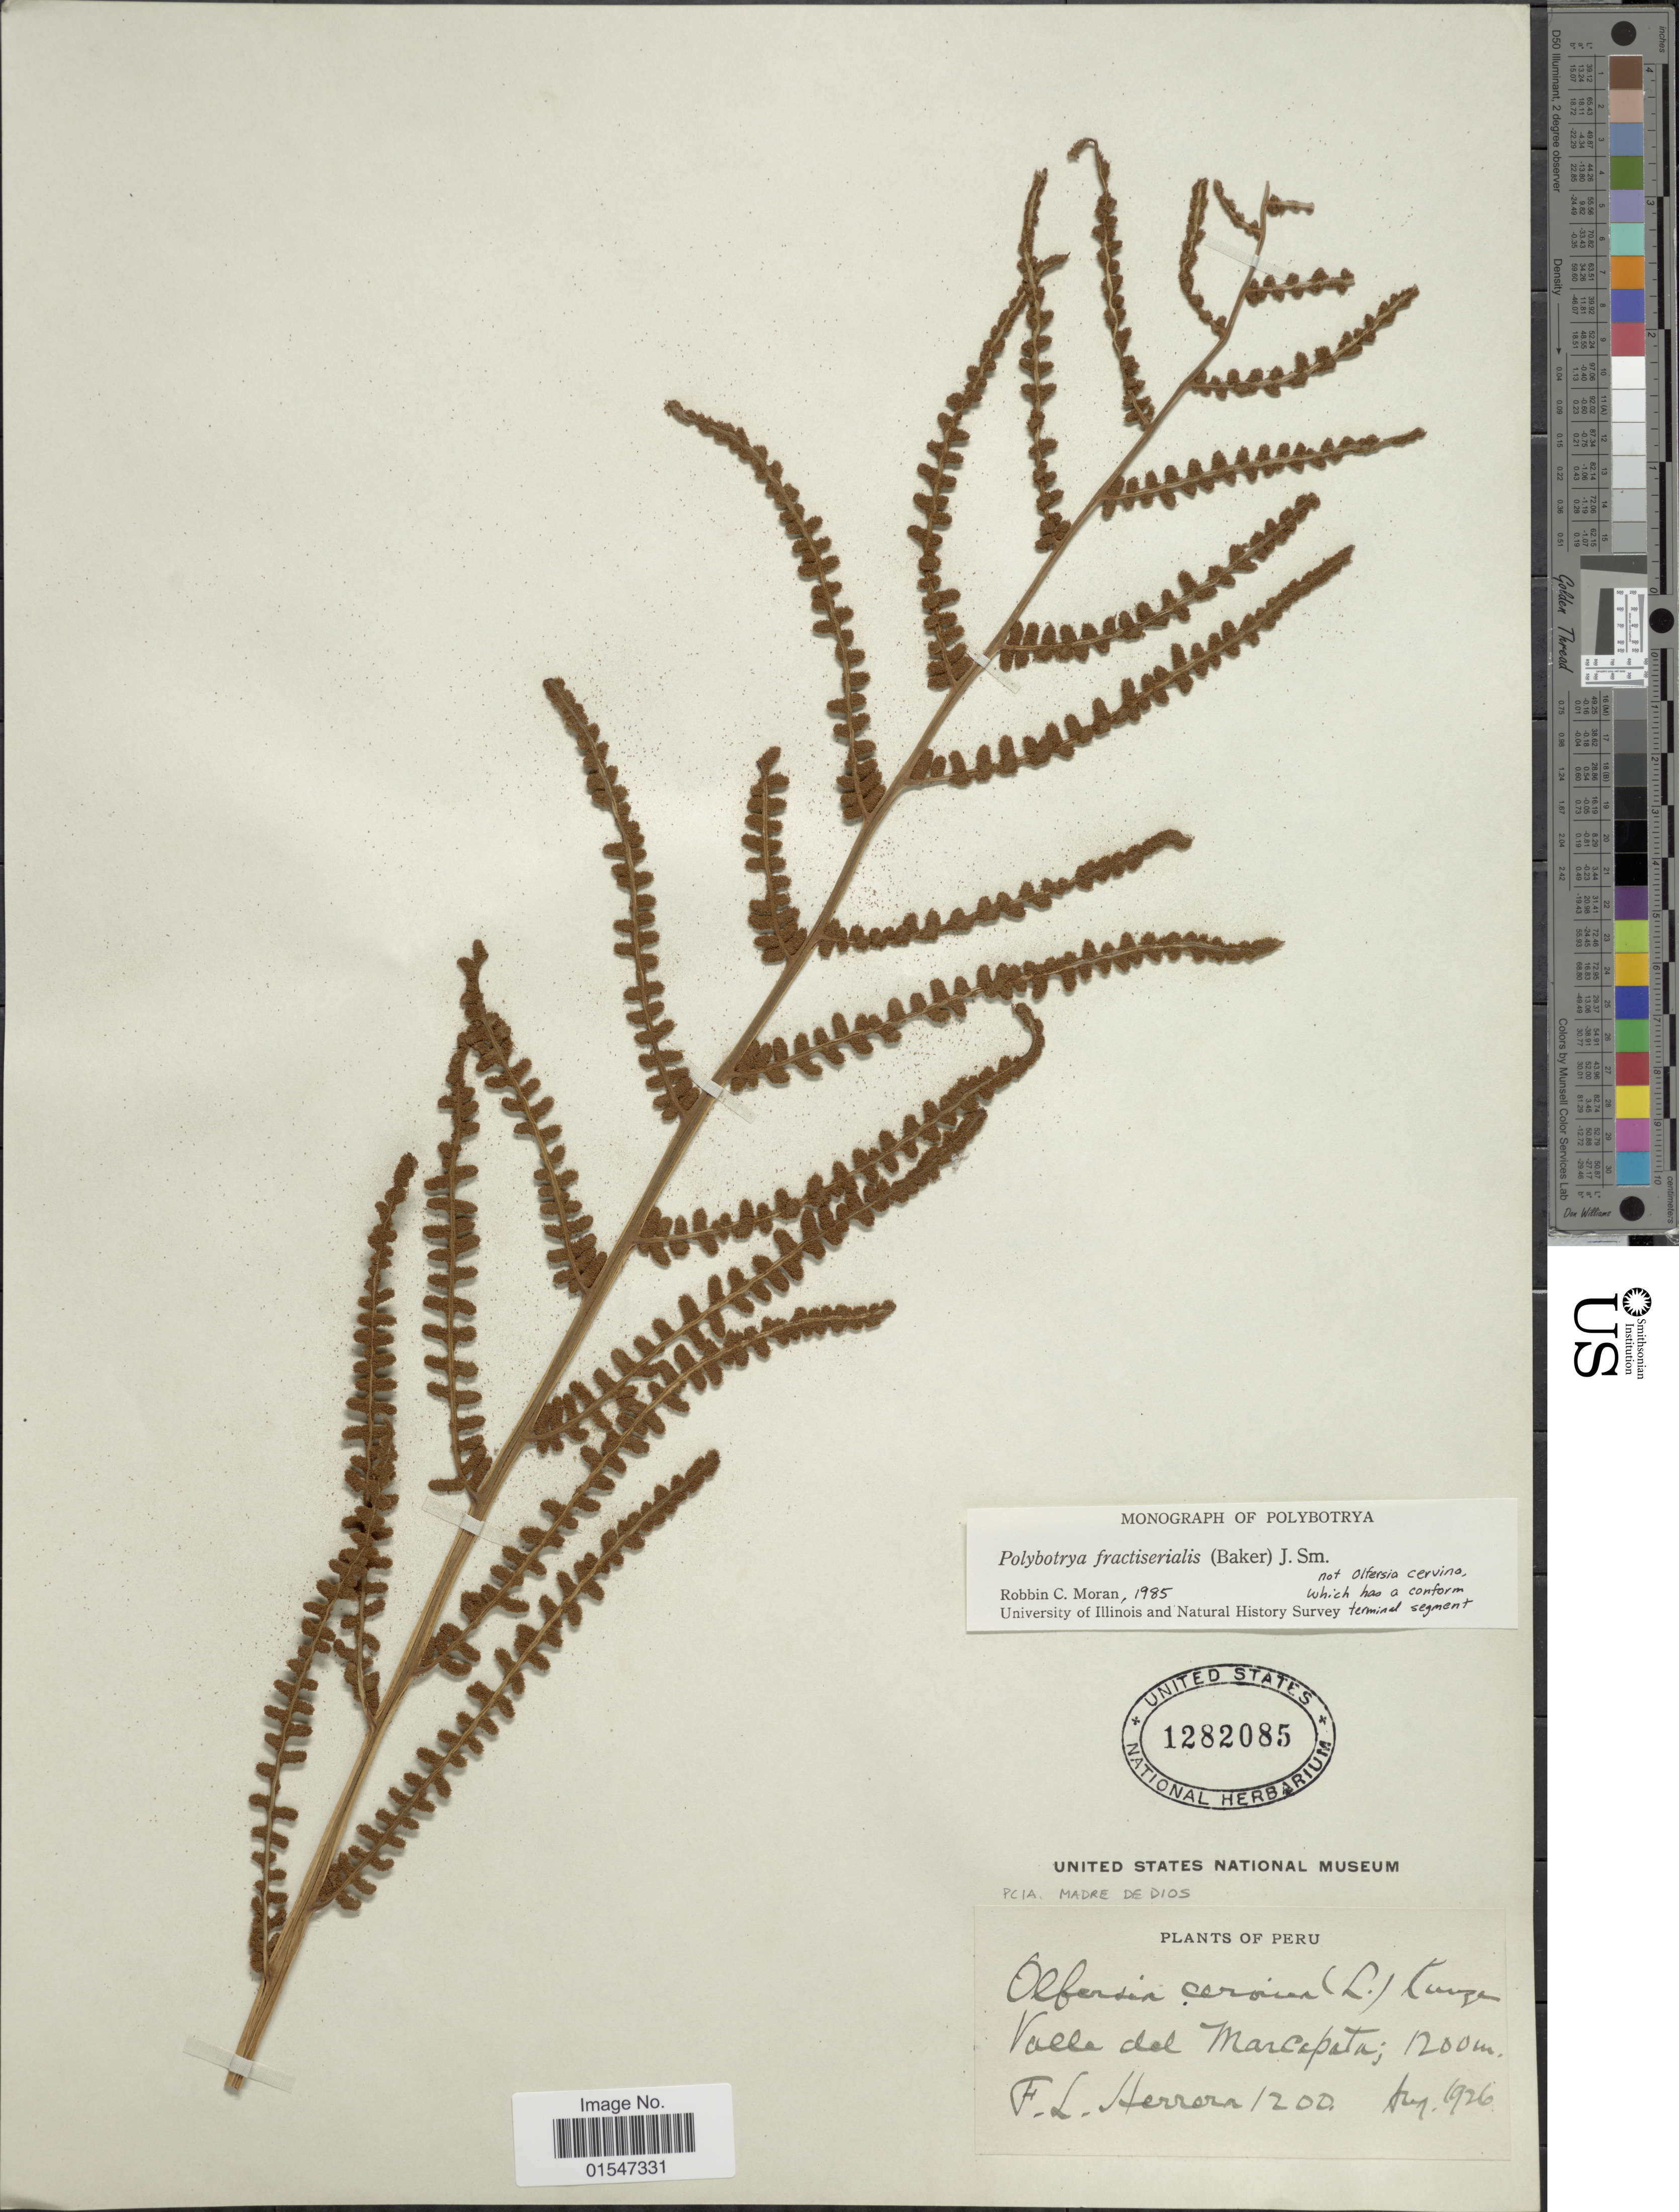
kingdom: Plantae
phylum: Tracheophyta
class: Polypodiopsida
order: Polypodiales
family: Dryopteridaceae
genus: Polybotrya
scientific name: Polybotrya fractiserialis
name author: (Baker) J. Sm.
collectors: F. L. Herrera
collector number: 1200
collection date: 1926-08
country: Peru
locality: Valle del Marcapata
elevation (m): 1200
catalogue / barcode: US 1282085